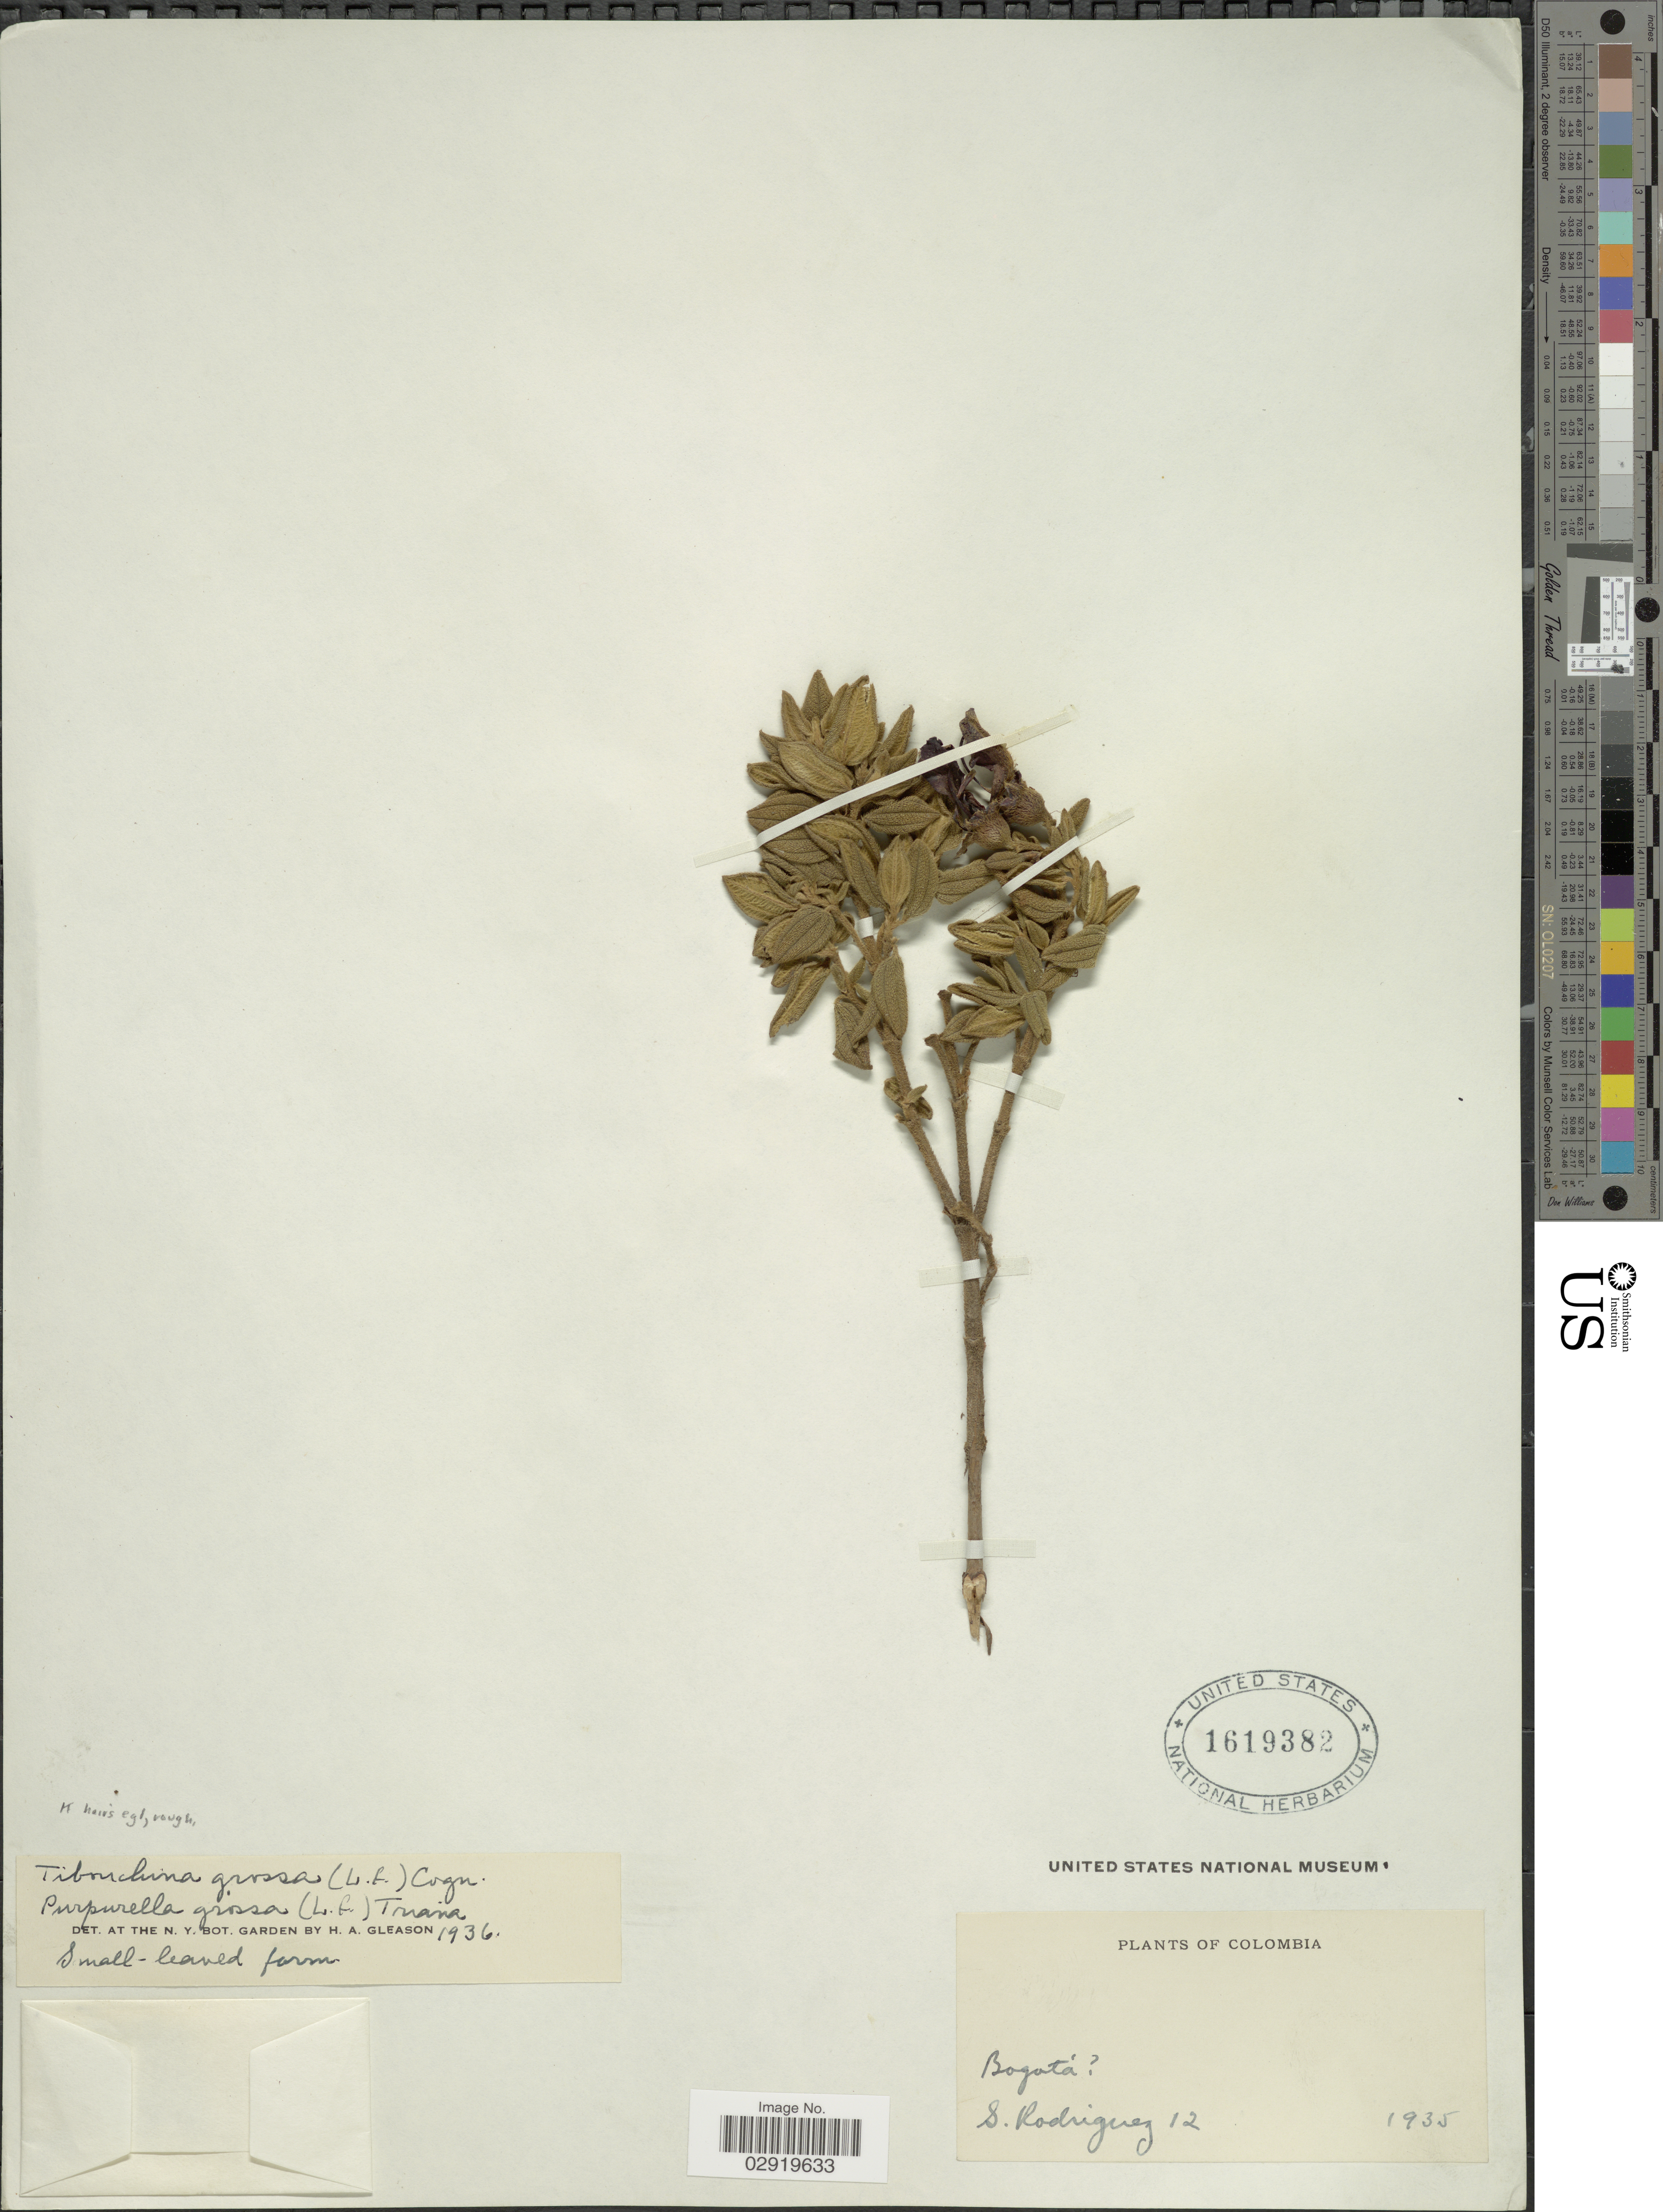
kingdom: Plantae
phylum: Tracheophyta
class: Magnoliopsida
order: Myrtales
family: Melastomataceae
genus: Chaetogastra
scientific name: Chaetogastra grossa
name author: (L. f.) P.J.F. Guim. & Michelang.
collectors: S. Rodriguez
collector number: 12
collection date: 1935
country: Colombia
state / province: Bogota D.C.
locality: Bogotá.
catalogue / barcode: US 1619382